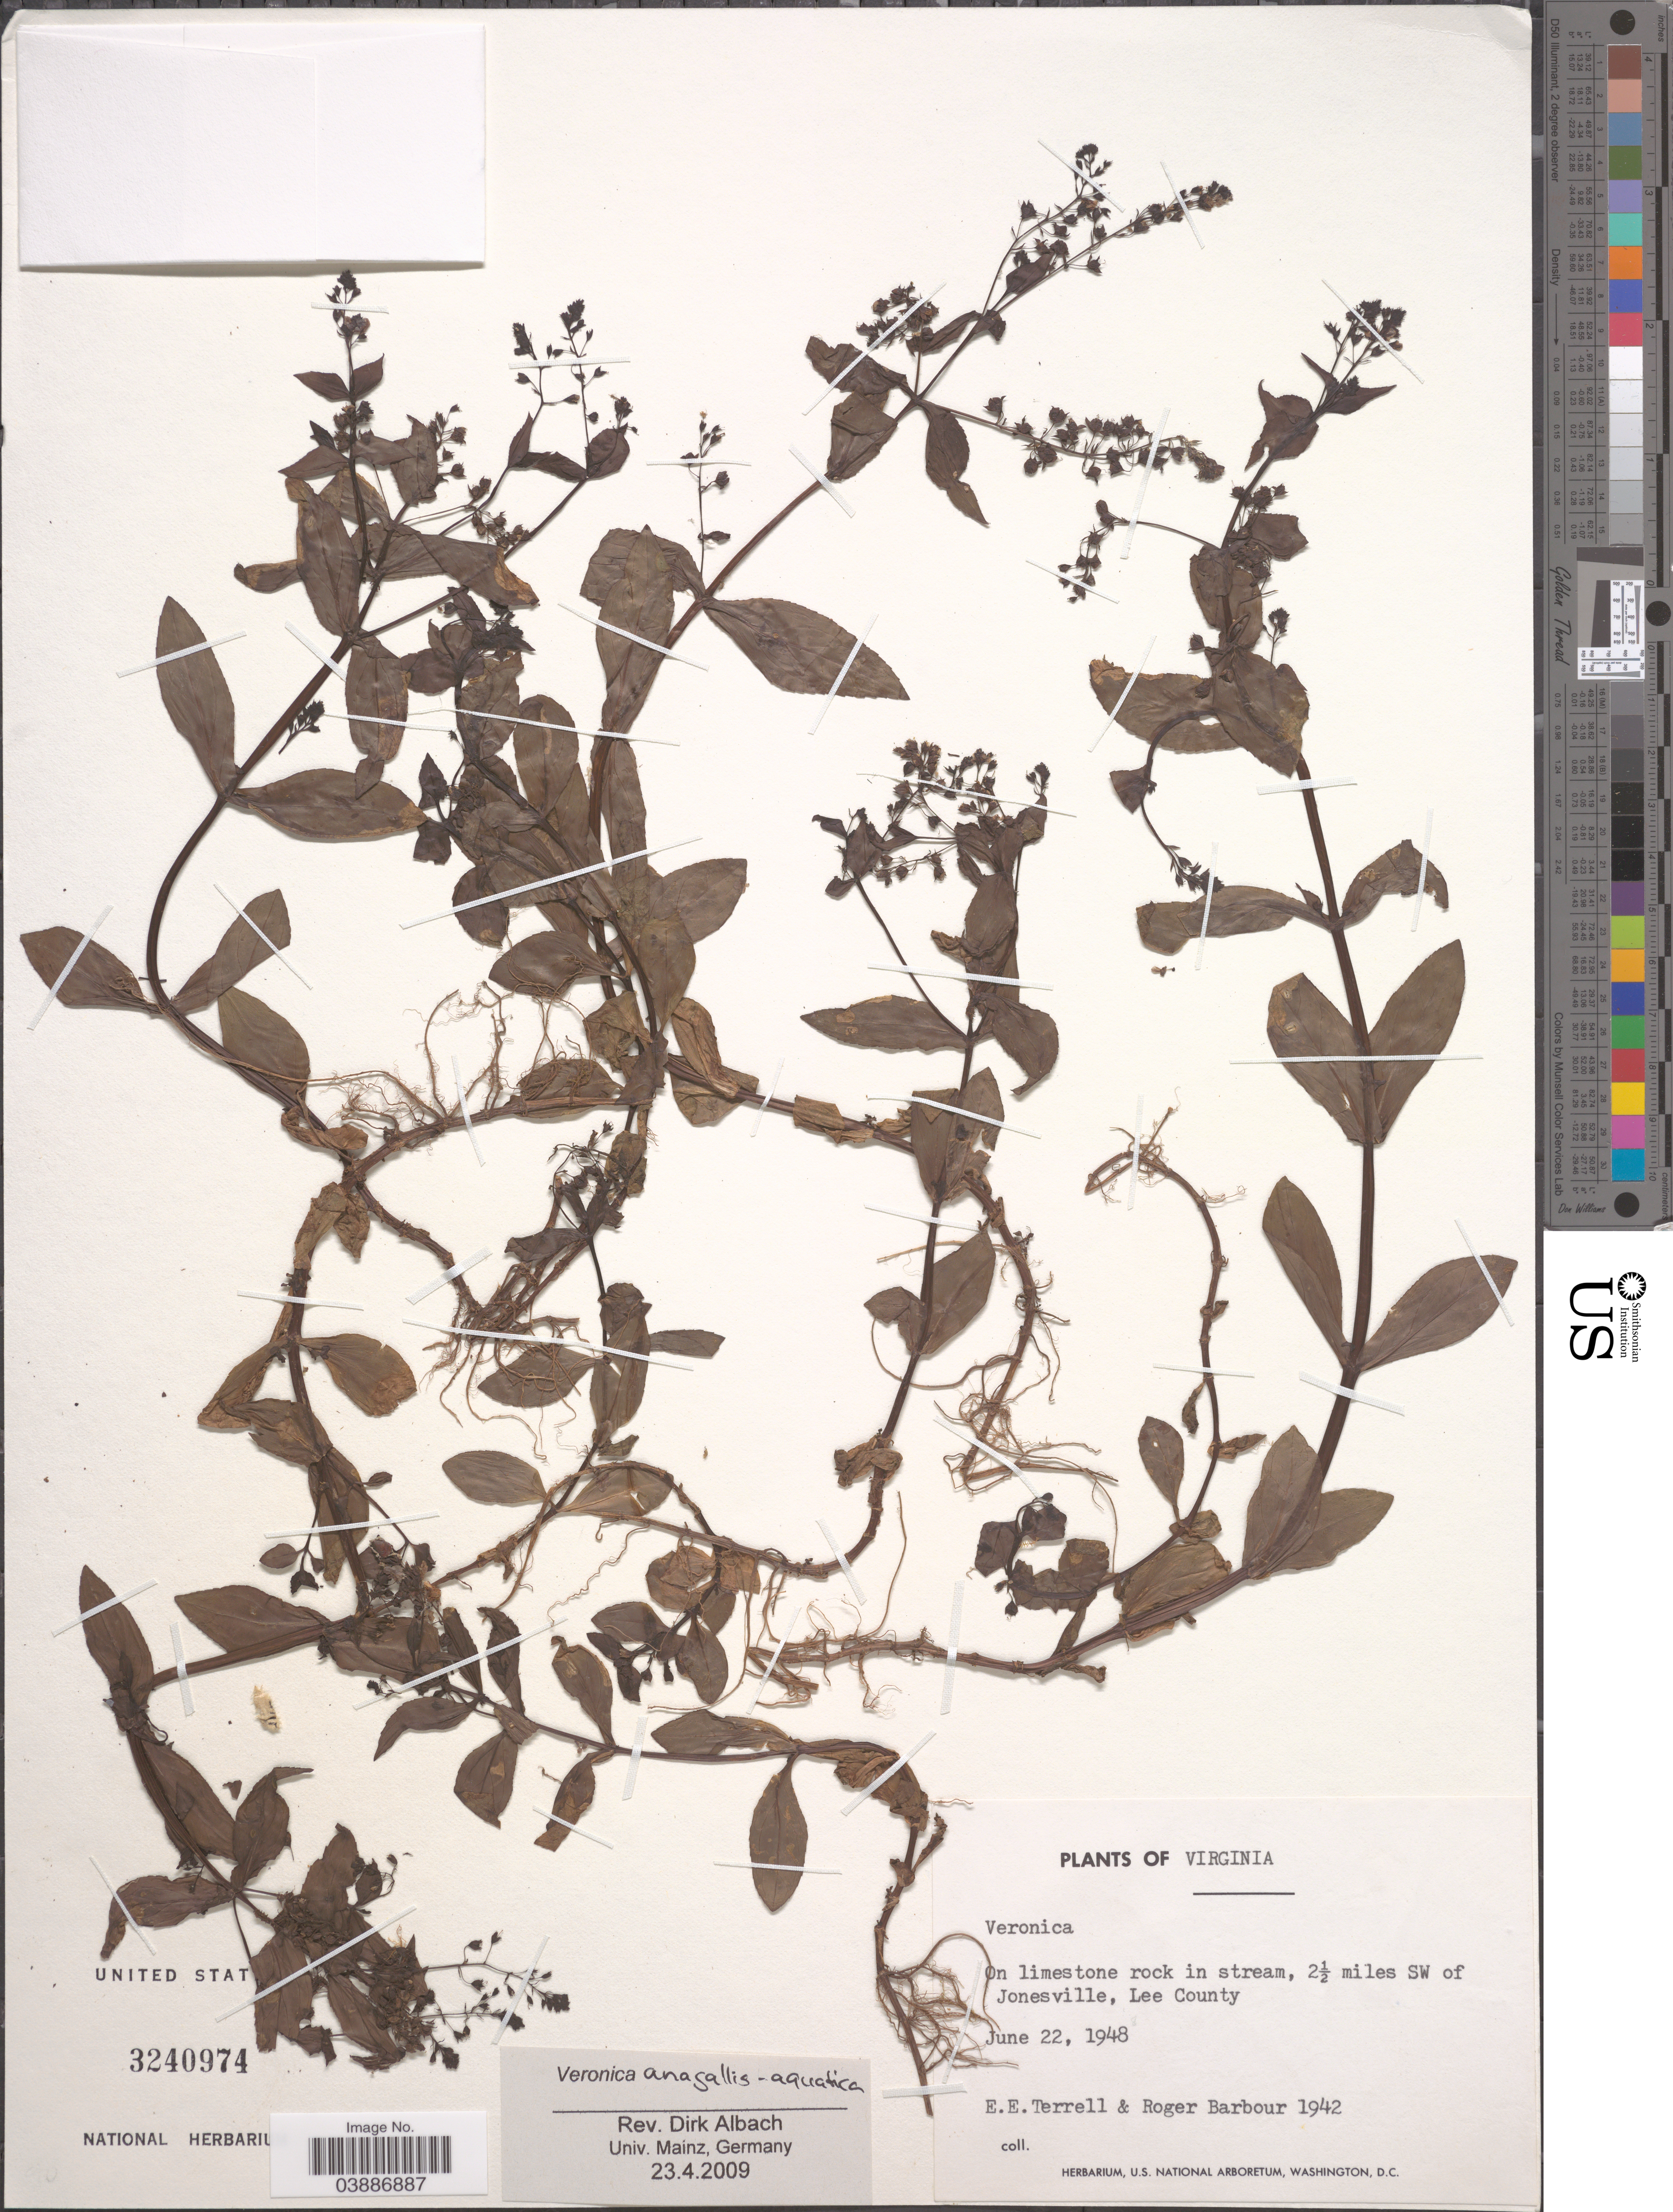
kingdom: Plantae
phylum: Tracheophyta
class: Magnoliopsida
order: Lamiales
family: Plantaginaceae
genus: Veronica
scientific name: Veronica anagallis-aquatica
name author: L.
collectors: E. E. Terrell & R. Barbour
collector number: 1942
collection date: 1948-06-22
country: United States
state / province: Virginia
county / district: Lee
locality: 2½ miles SW of Jonesville, Lee County.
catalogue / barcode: US 3240974